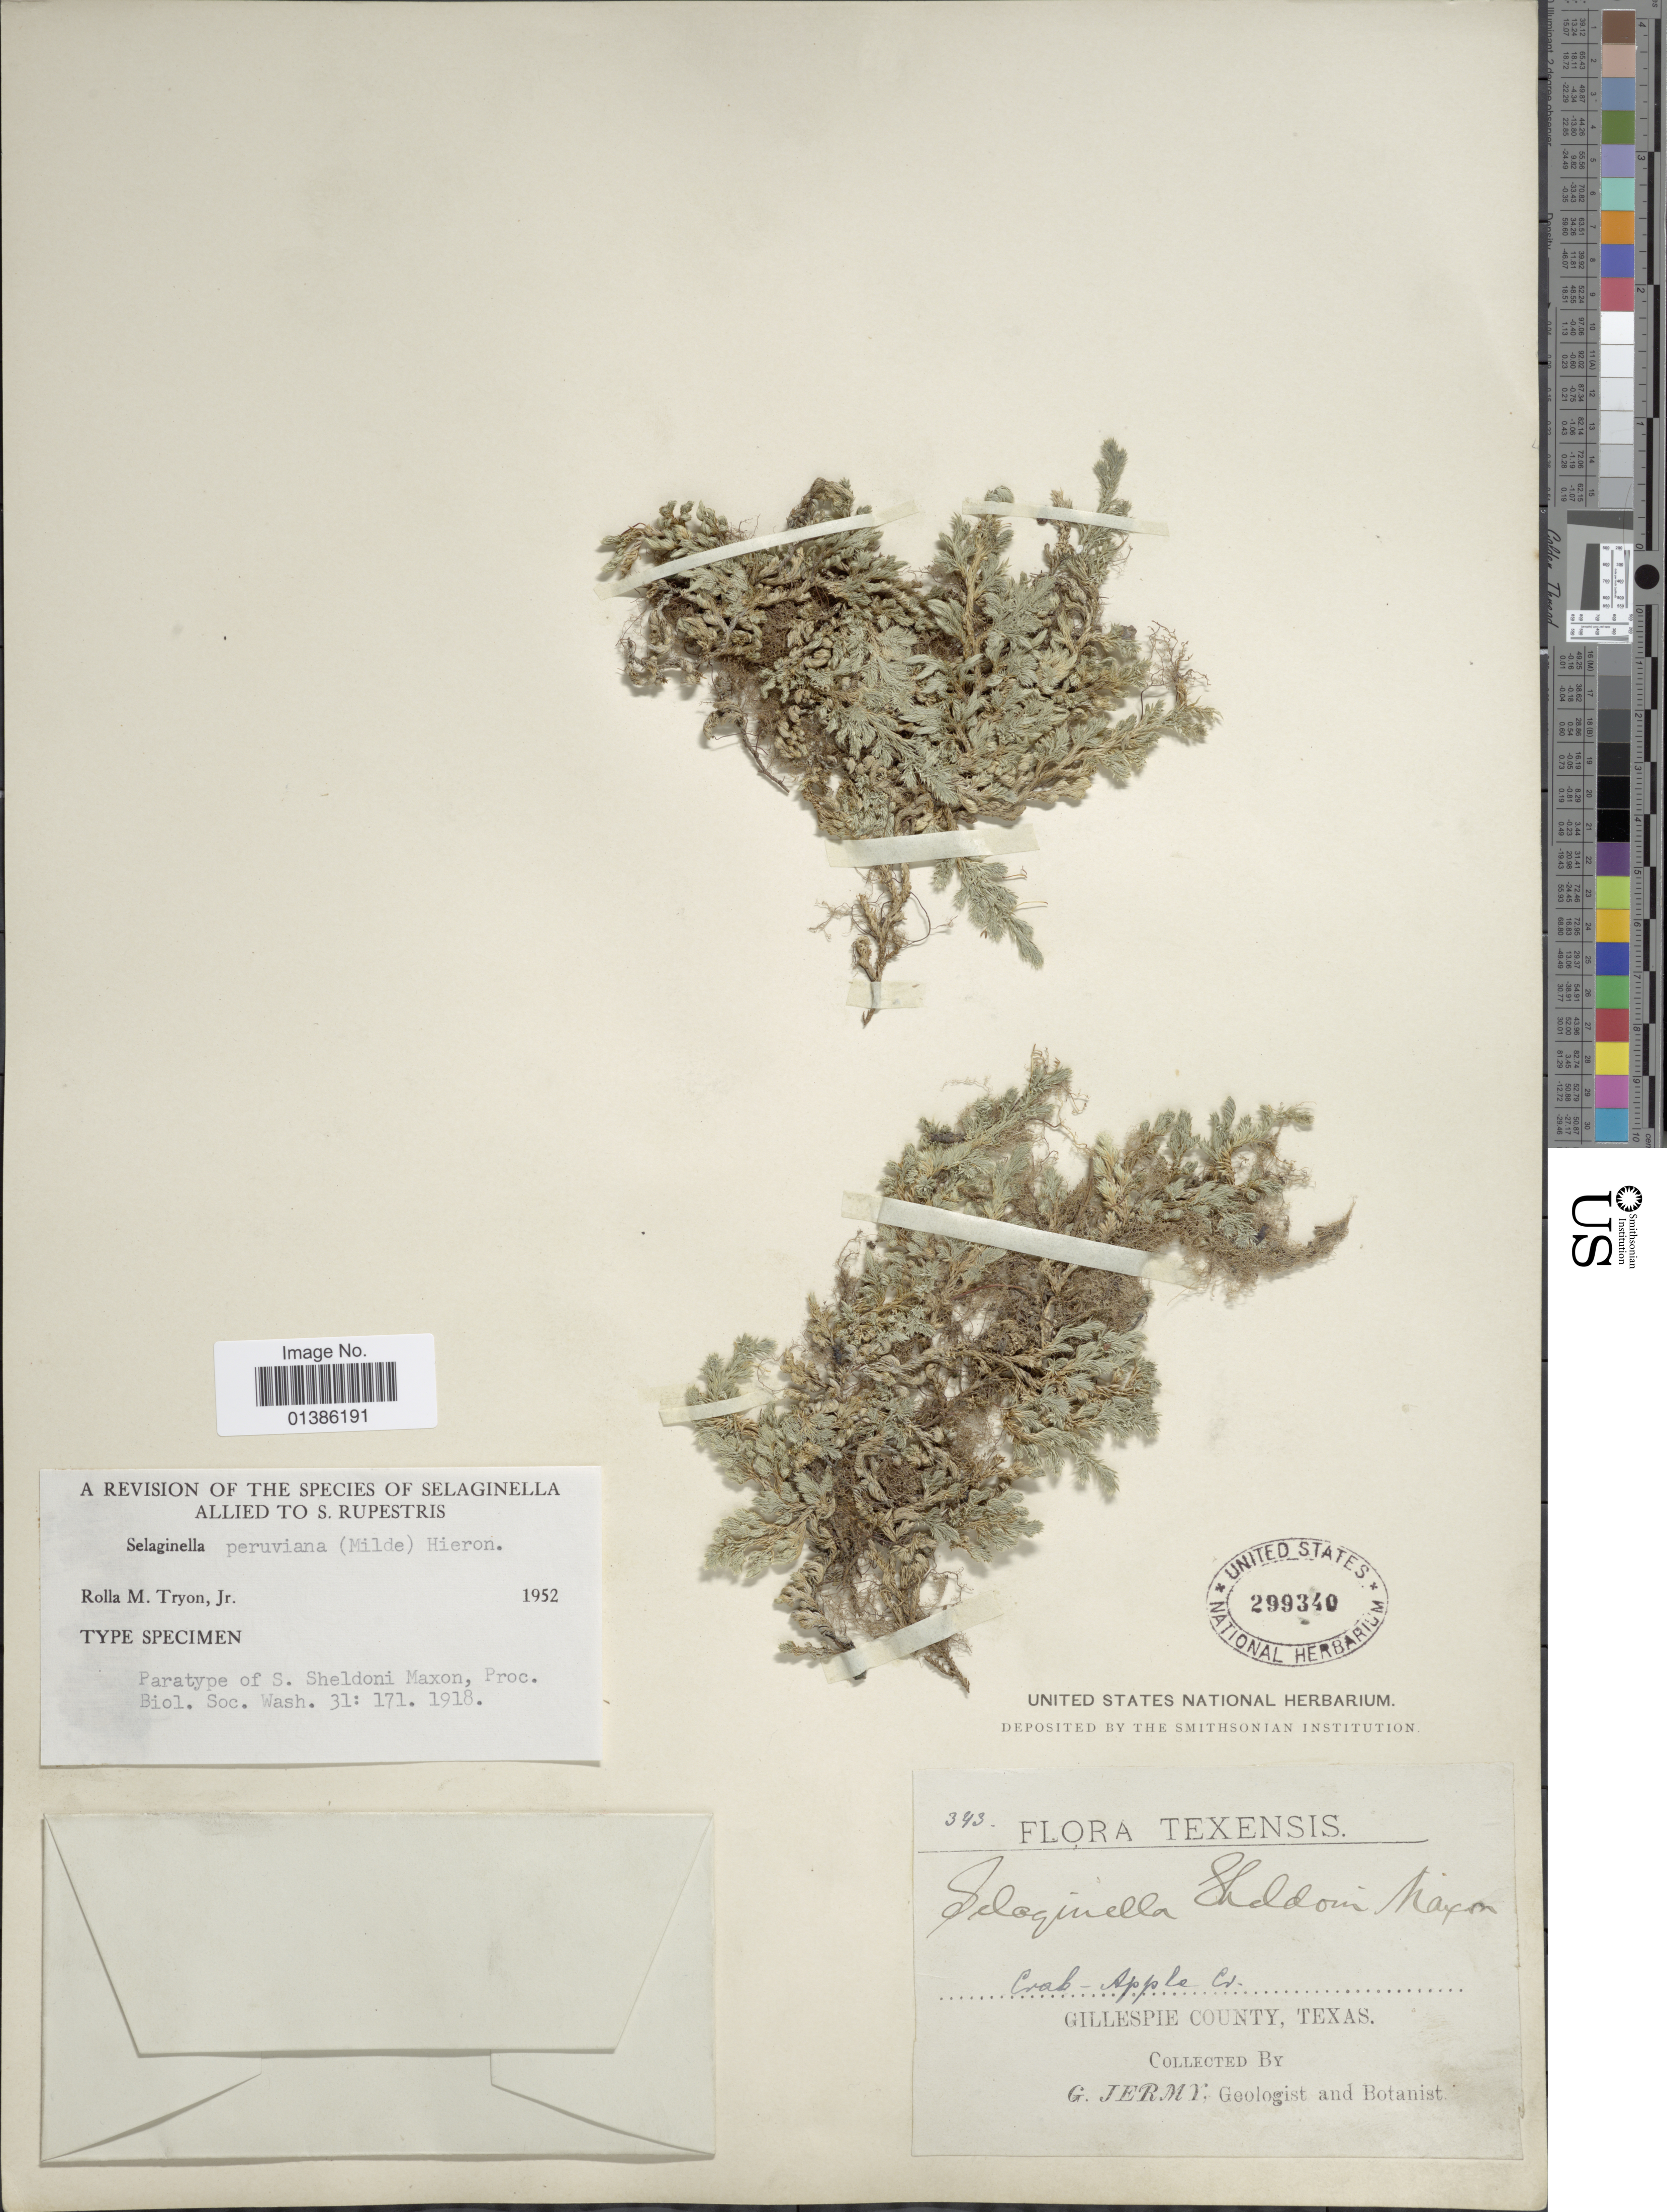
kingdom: Plantae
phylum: Tracheophyta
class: Lycopodiopsida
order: Selaginellales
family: Selaginellaceae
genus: Selaginella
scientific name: Selaginella peruviana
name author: (Milde) Hieron.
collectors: G. Jermy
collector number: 343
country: United States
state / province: Texas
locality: Crab-Apple Co. Gillespie County.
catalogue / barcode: US 299340